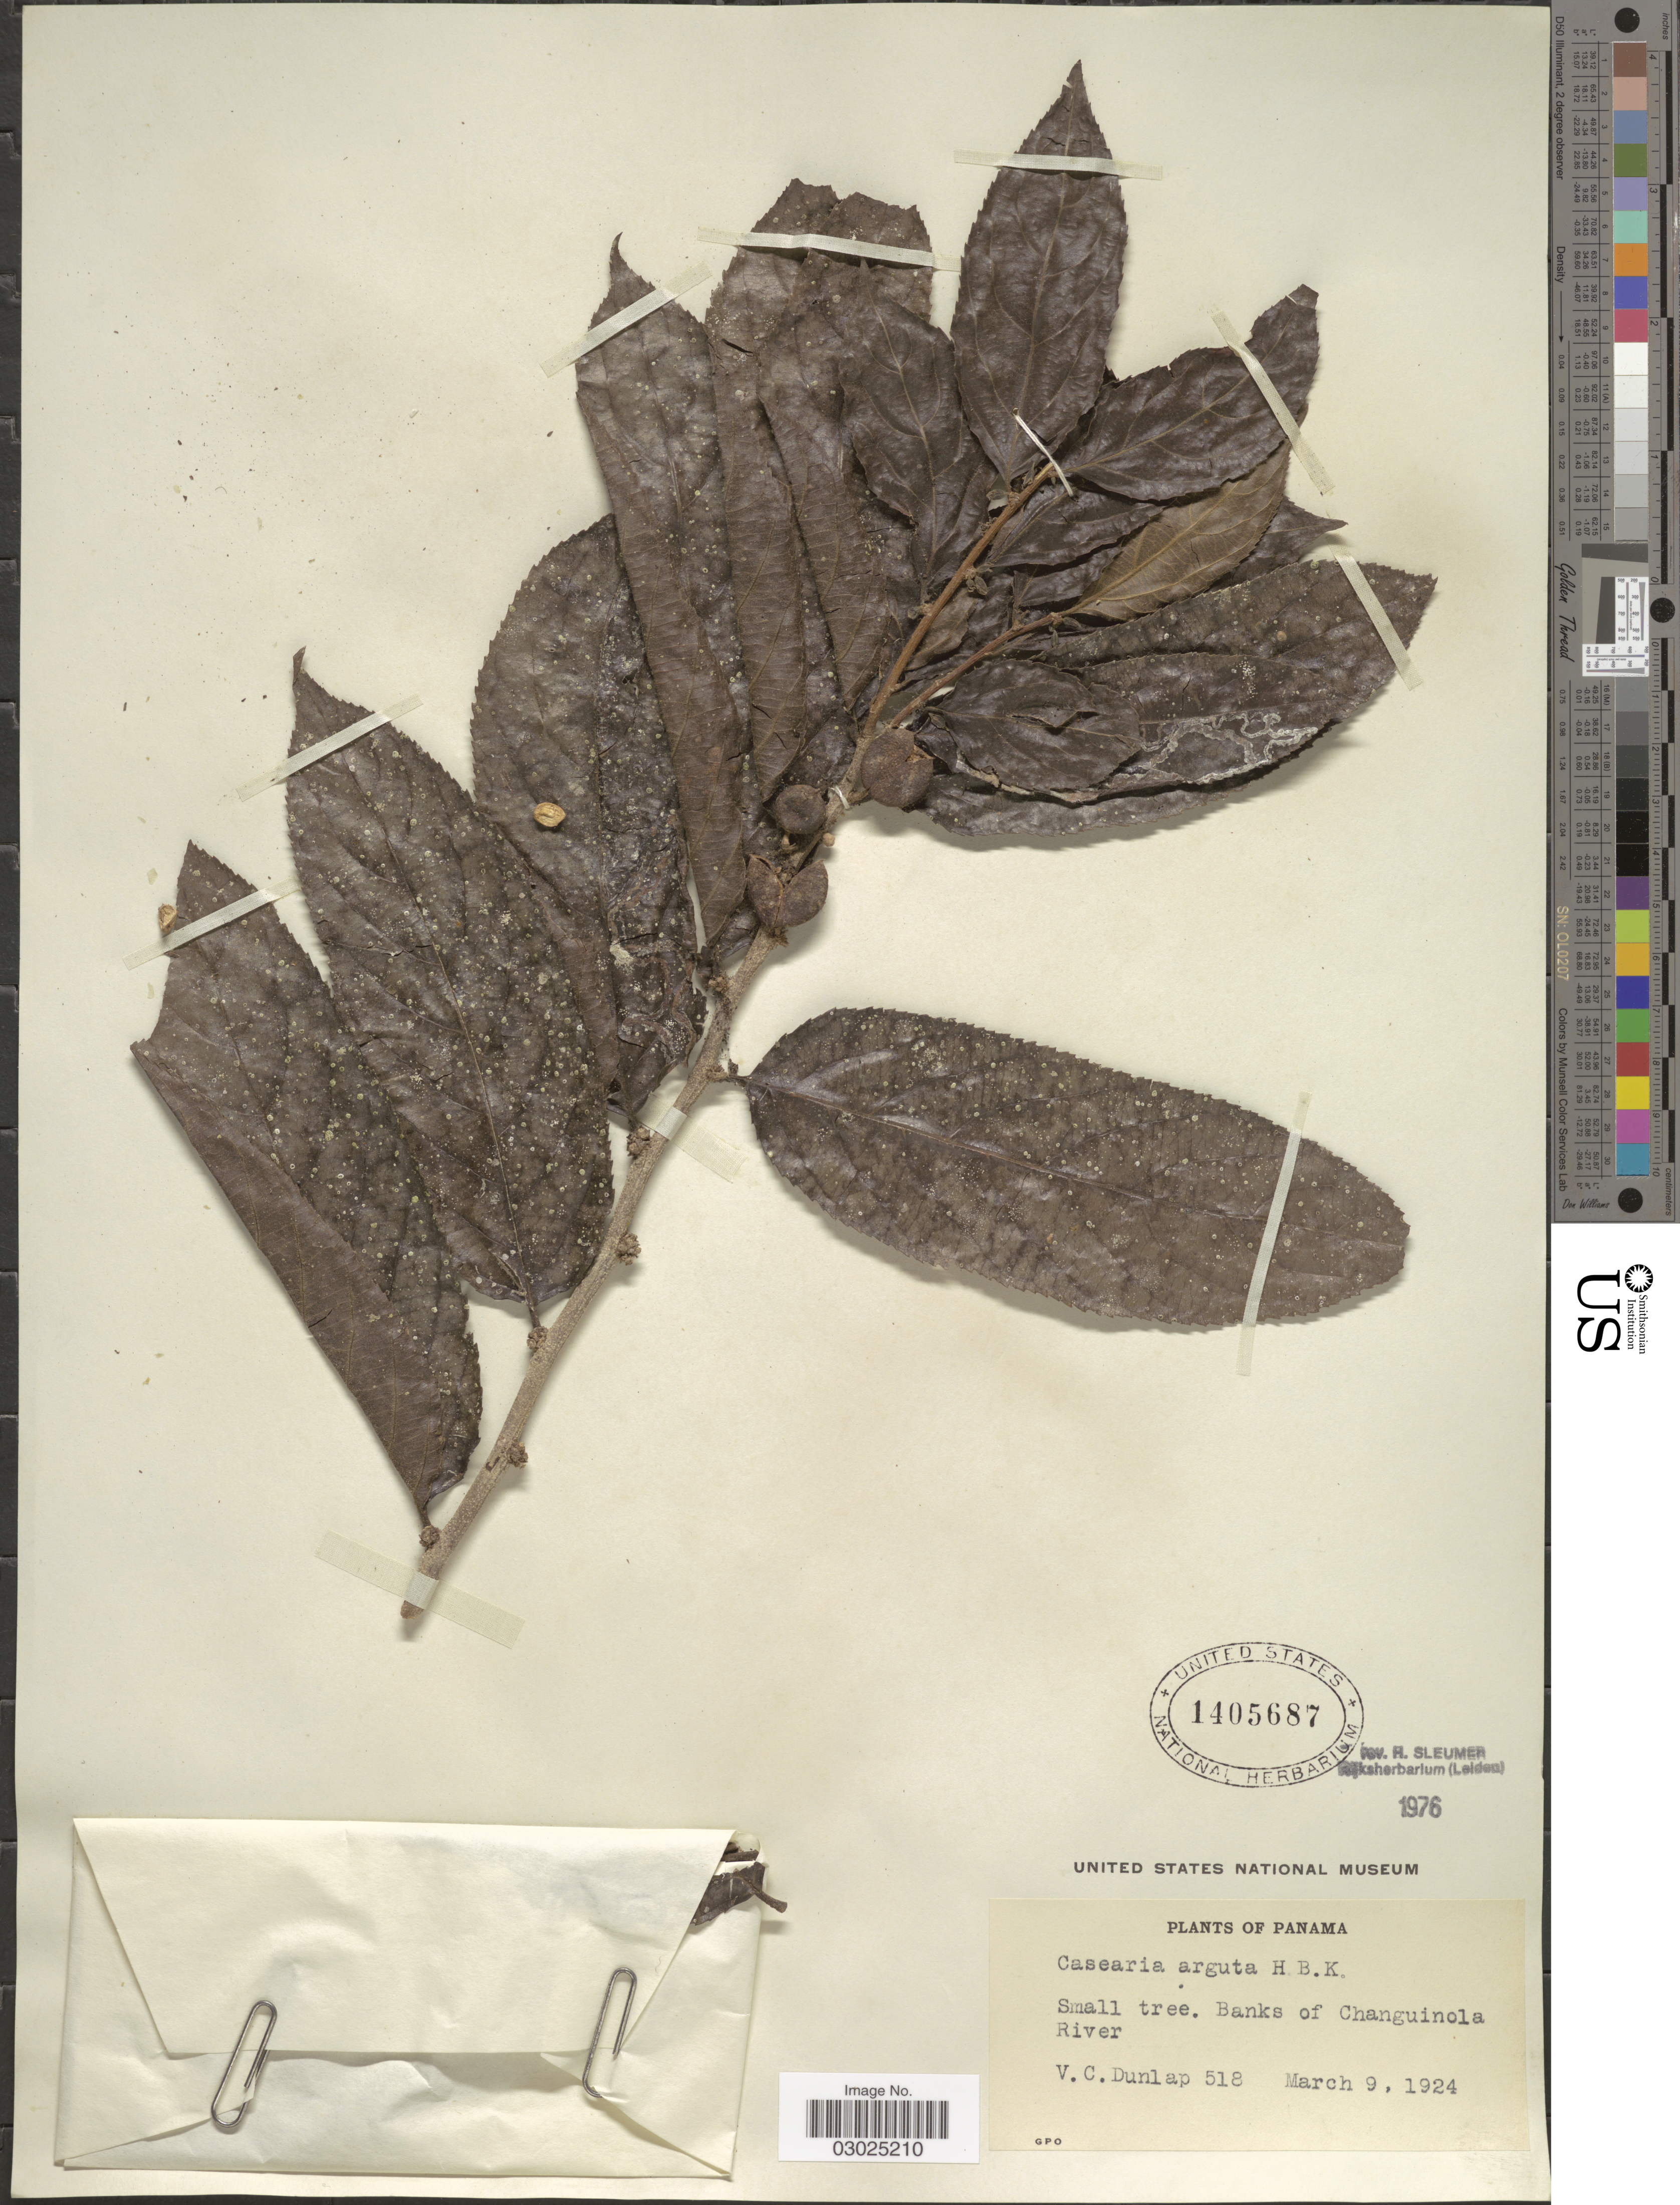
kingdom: Plantae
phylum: Tracheophyta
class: Magnoliopsida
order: Malpighiales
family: Salicaceae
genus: Casearia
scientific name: Casearia arguta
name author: Kunth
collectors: V. C. Dunlap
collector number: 518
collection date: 1924-03-09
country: Panama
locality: Banks of Changuinola River.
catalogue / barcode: US 1405687